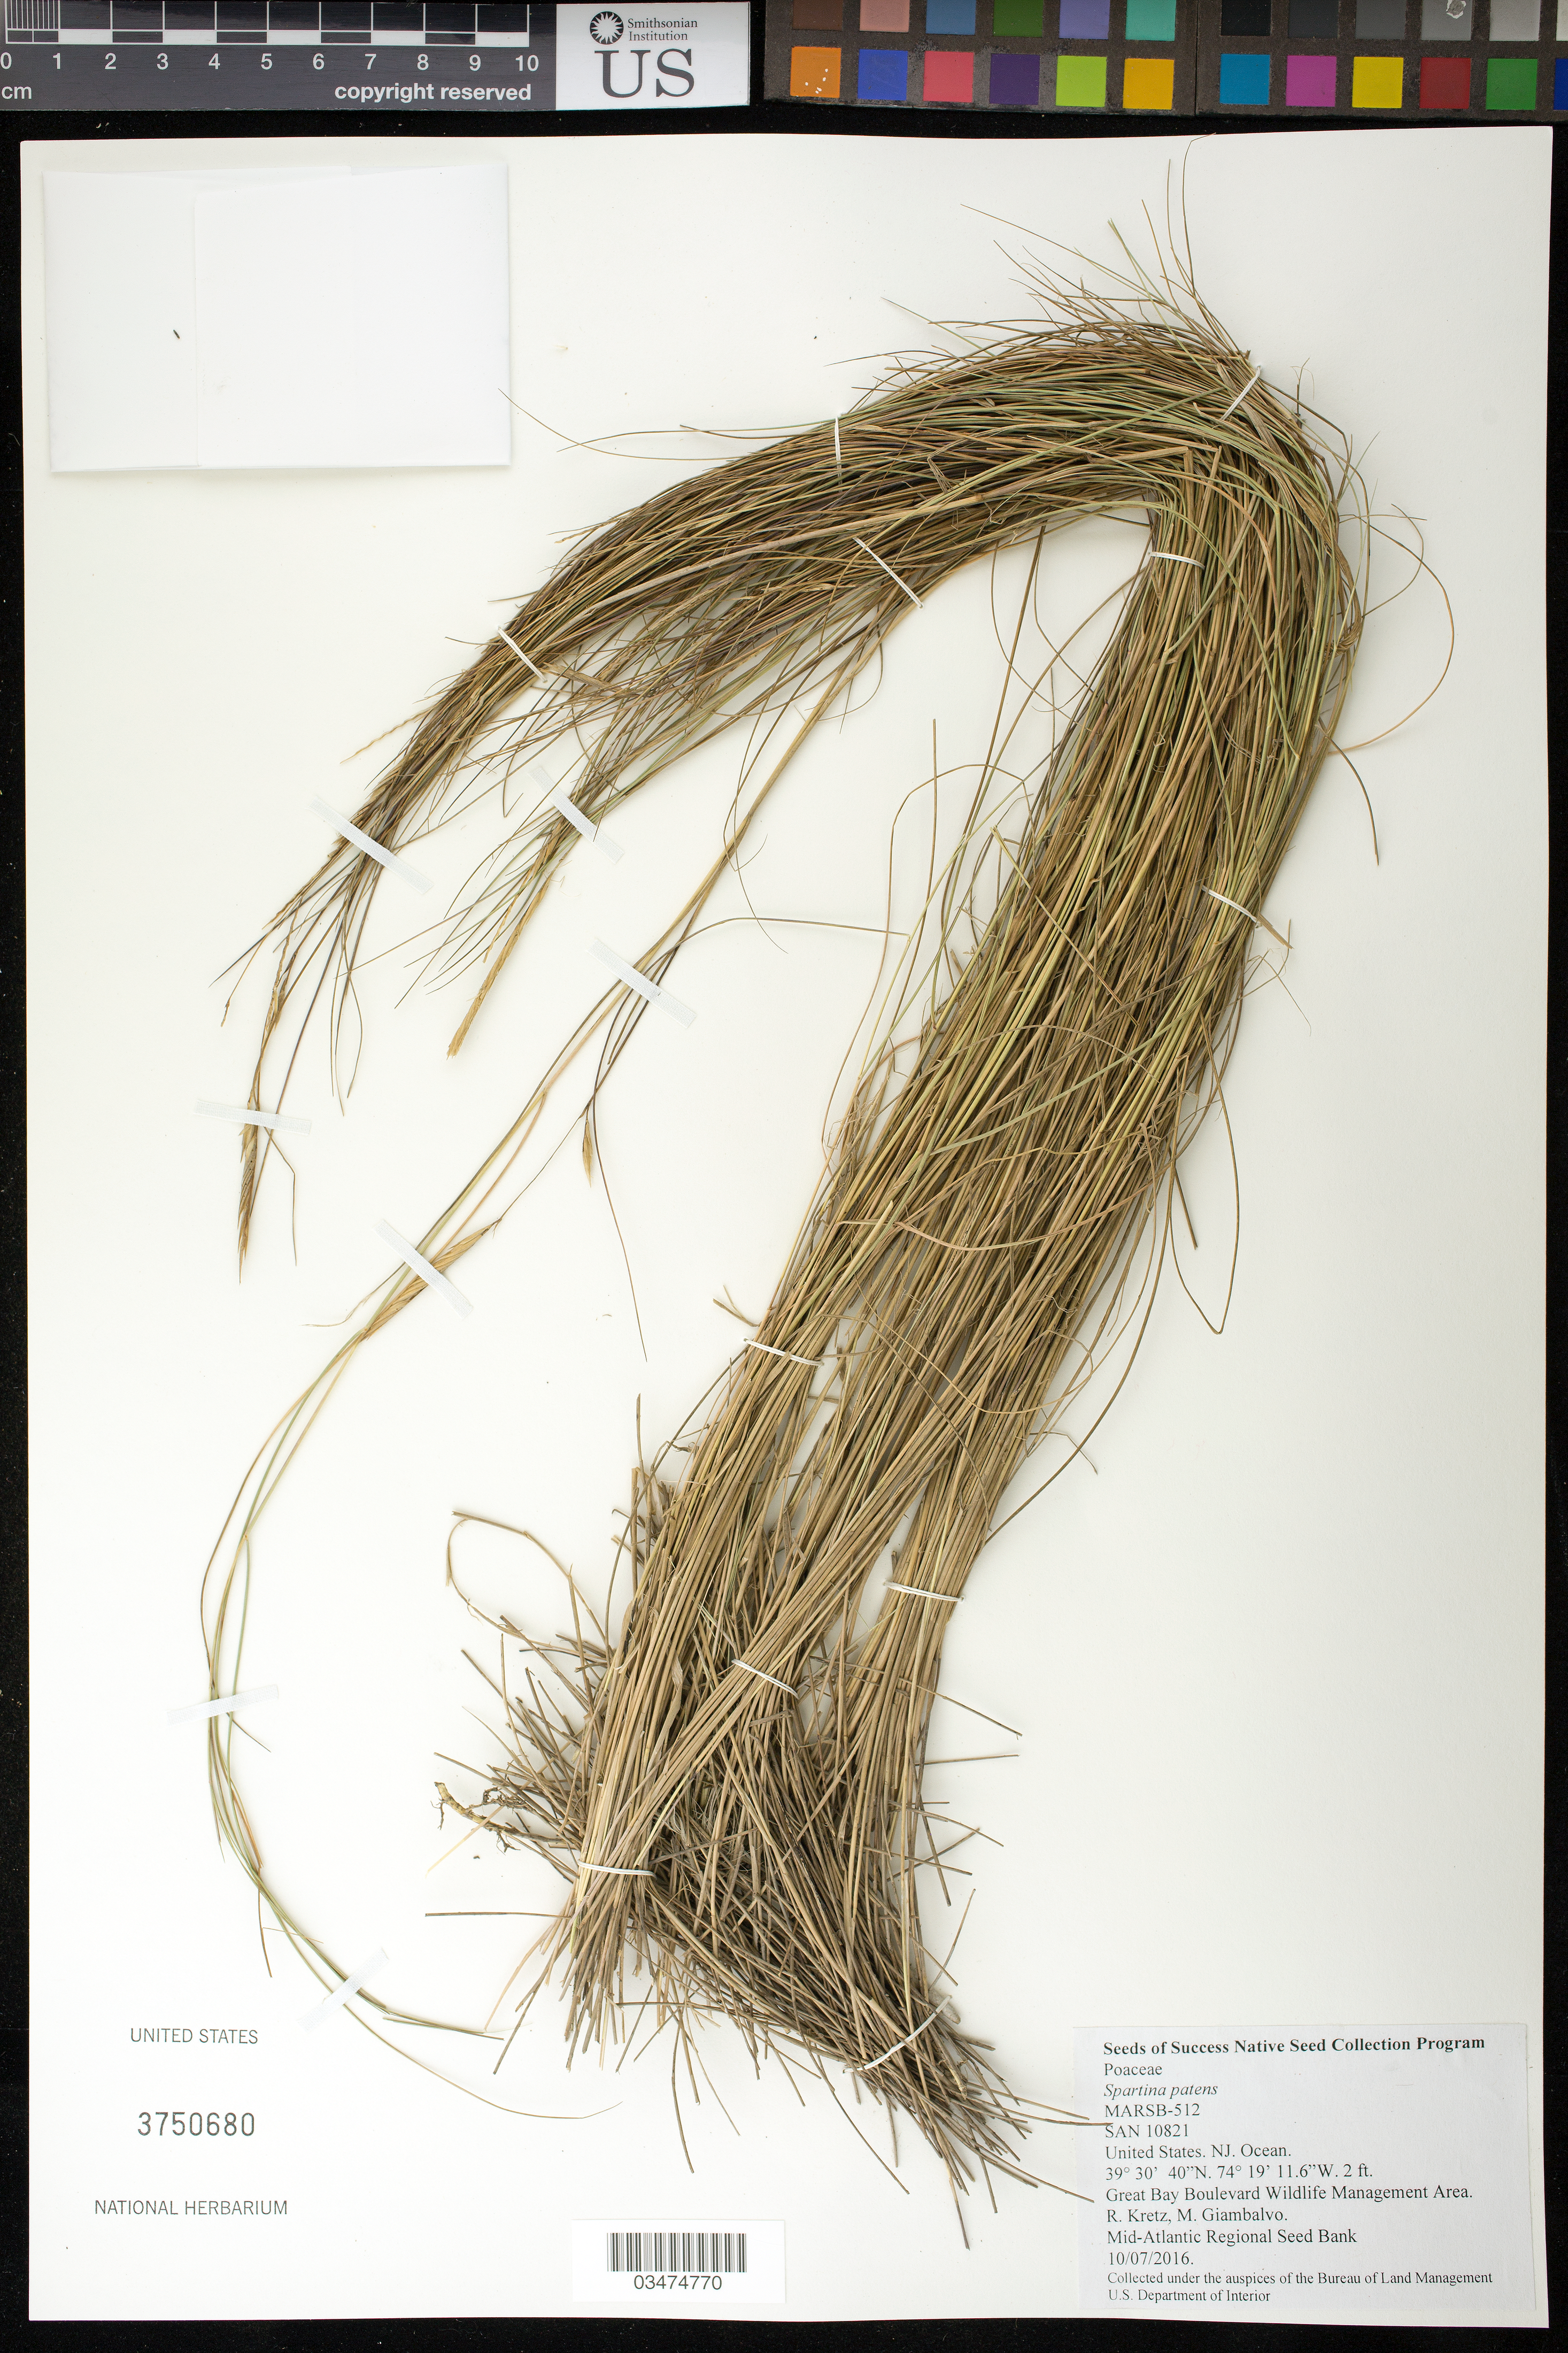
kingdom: Plantae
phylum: Tracheophyta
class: Liliopsida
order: Poales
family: Poaceae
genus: Spartina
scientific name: Spartina patens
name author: (Aiton) Muhl.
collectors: R. Kretz & M. Giambalvo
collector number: MARSB-512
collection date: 2016-10-07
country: United States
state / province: New Jersey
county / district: Ocean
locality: Great Bay Blvd. Wildlife Management Area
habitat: Tidal salt marsh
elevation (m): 1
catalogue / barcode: US 3750680